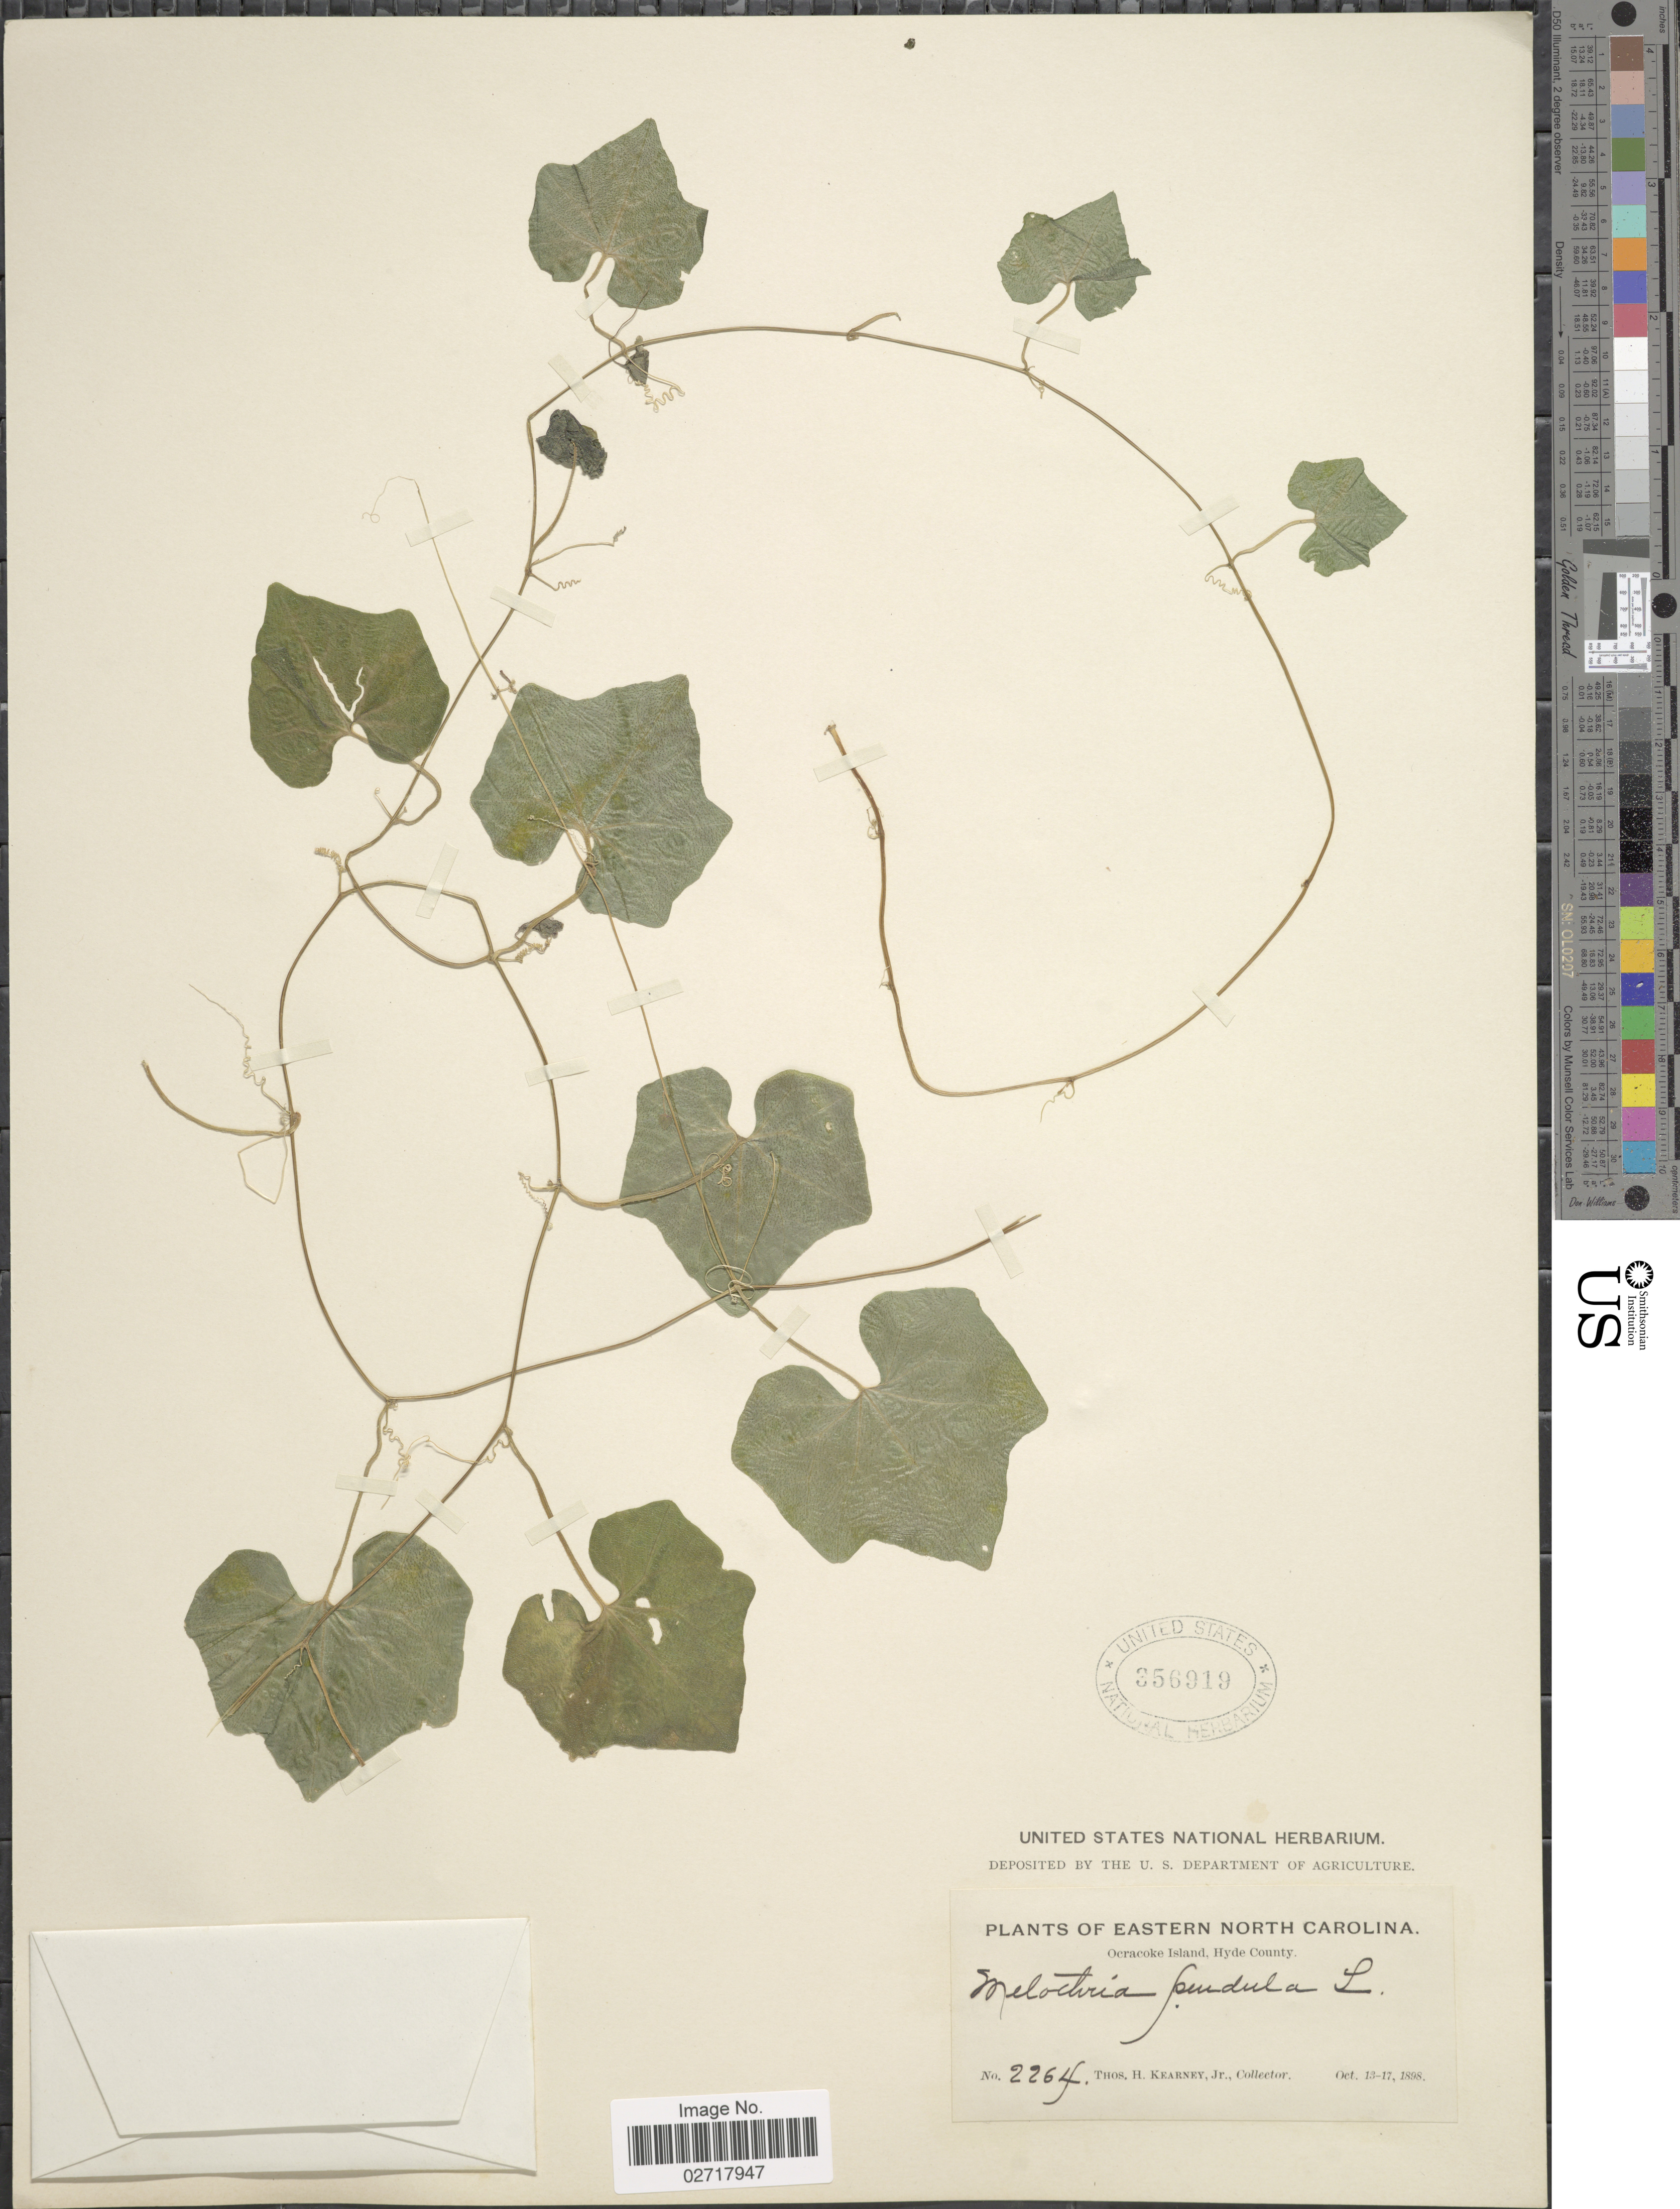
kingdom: Plantae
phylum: Tracheophyta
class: Magnoliopsida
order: Cucurbitales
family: Cucurbitaceae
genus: Melothria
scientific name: Melothria pendula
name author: L.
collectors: T. H. Kearney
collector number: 2264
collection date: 1898-10-13/1898-10-17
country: United States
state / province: North Carolina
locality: Eastern North Carolina. Ocracoke Island, Hyde County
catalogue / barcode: US 356919